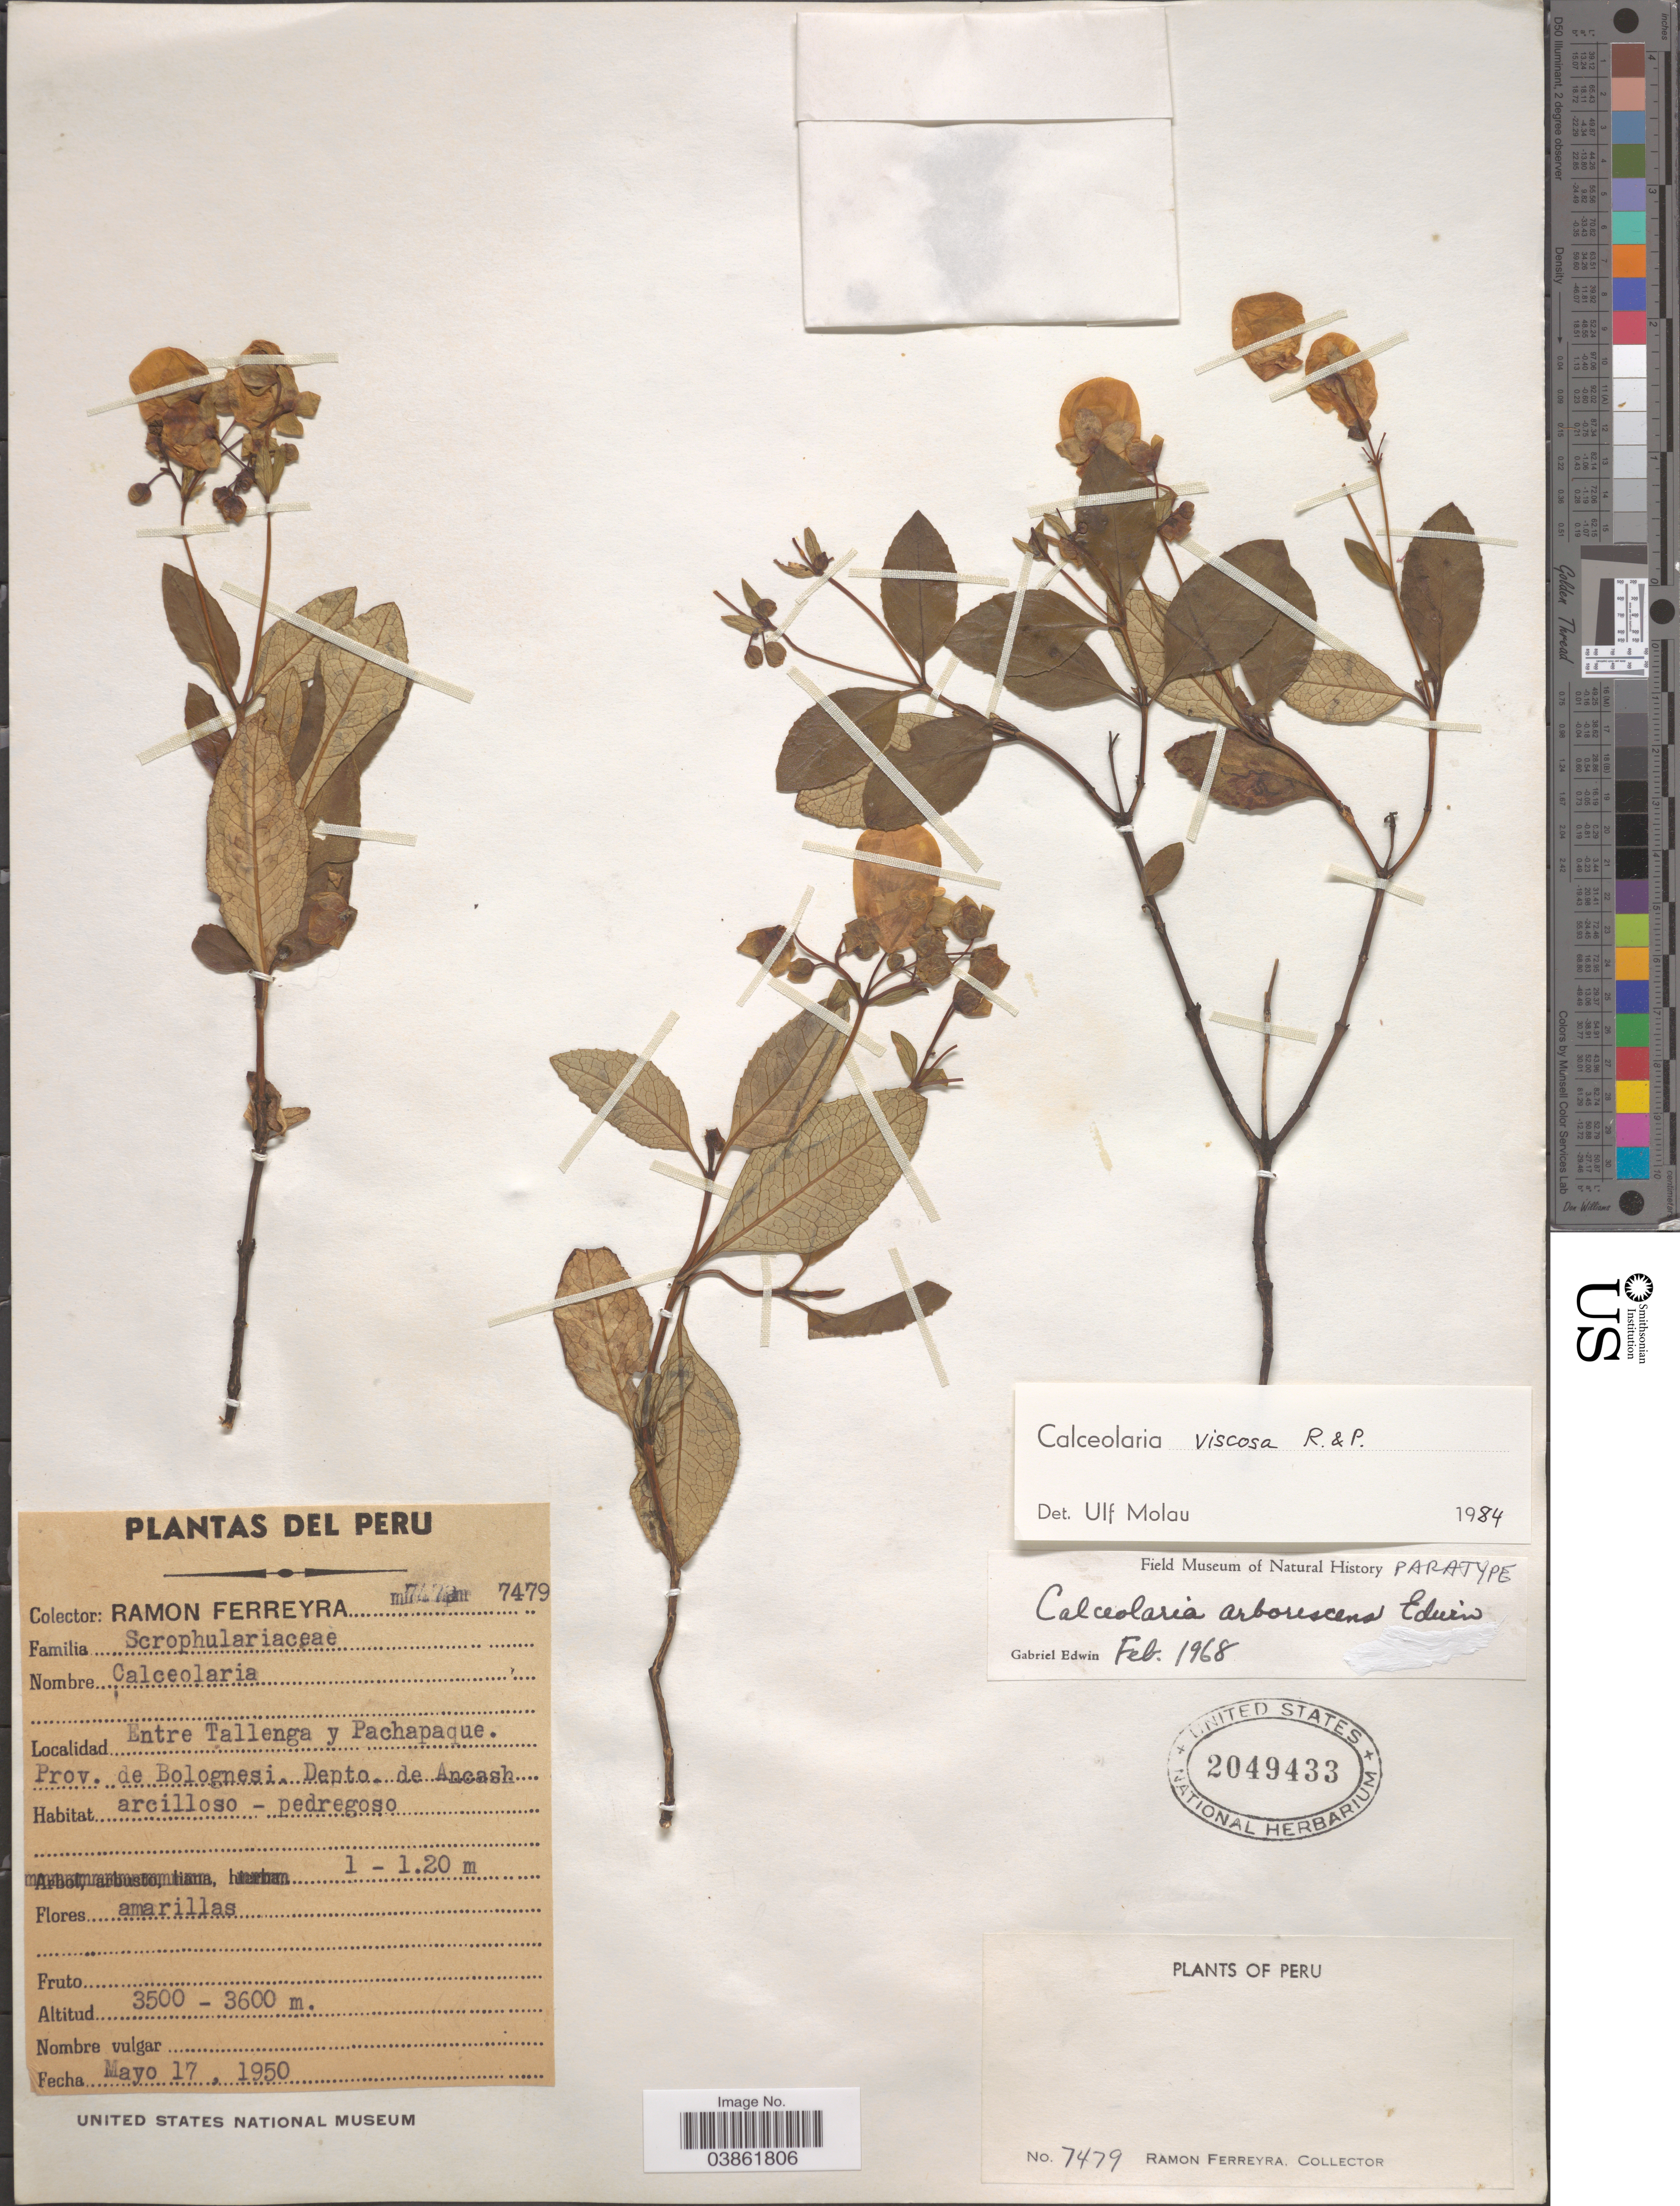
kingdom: Plantae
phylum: Tracheophyta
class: Magnoliopsida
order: Lamiales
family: Calceolariaceae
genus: Calceolaria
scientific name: Calceolaria viscosa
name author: Ruiz & Pav.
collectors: R. A. Ferreyra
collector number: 7479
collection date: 1950-05-17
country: Peru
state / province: Ancash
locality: Entre Tallenga y Pachapaque. Prov. de Bolognesi. Depto. de Ancash.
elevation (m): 3500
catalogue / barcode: US 2049433